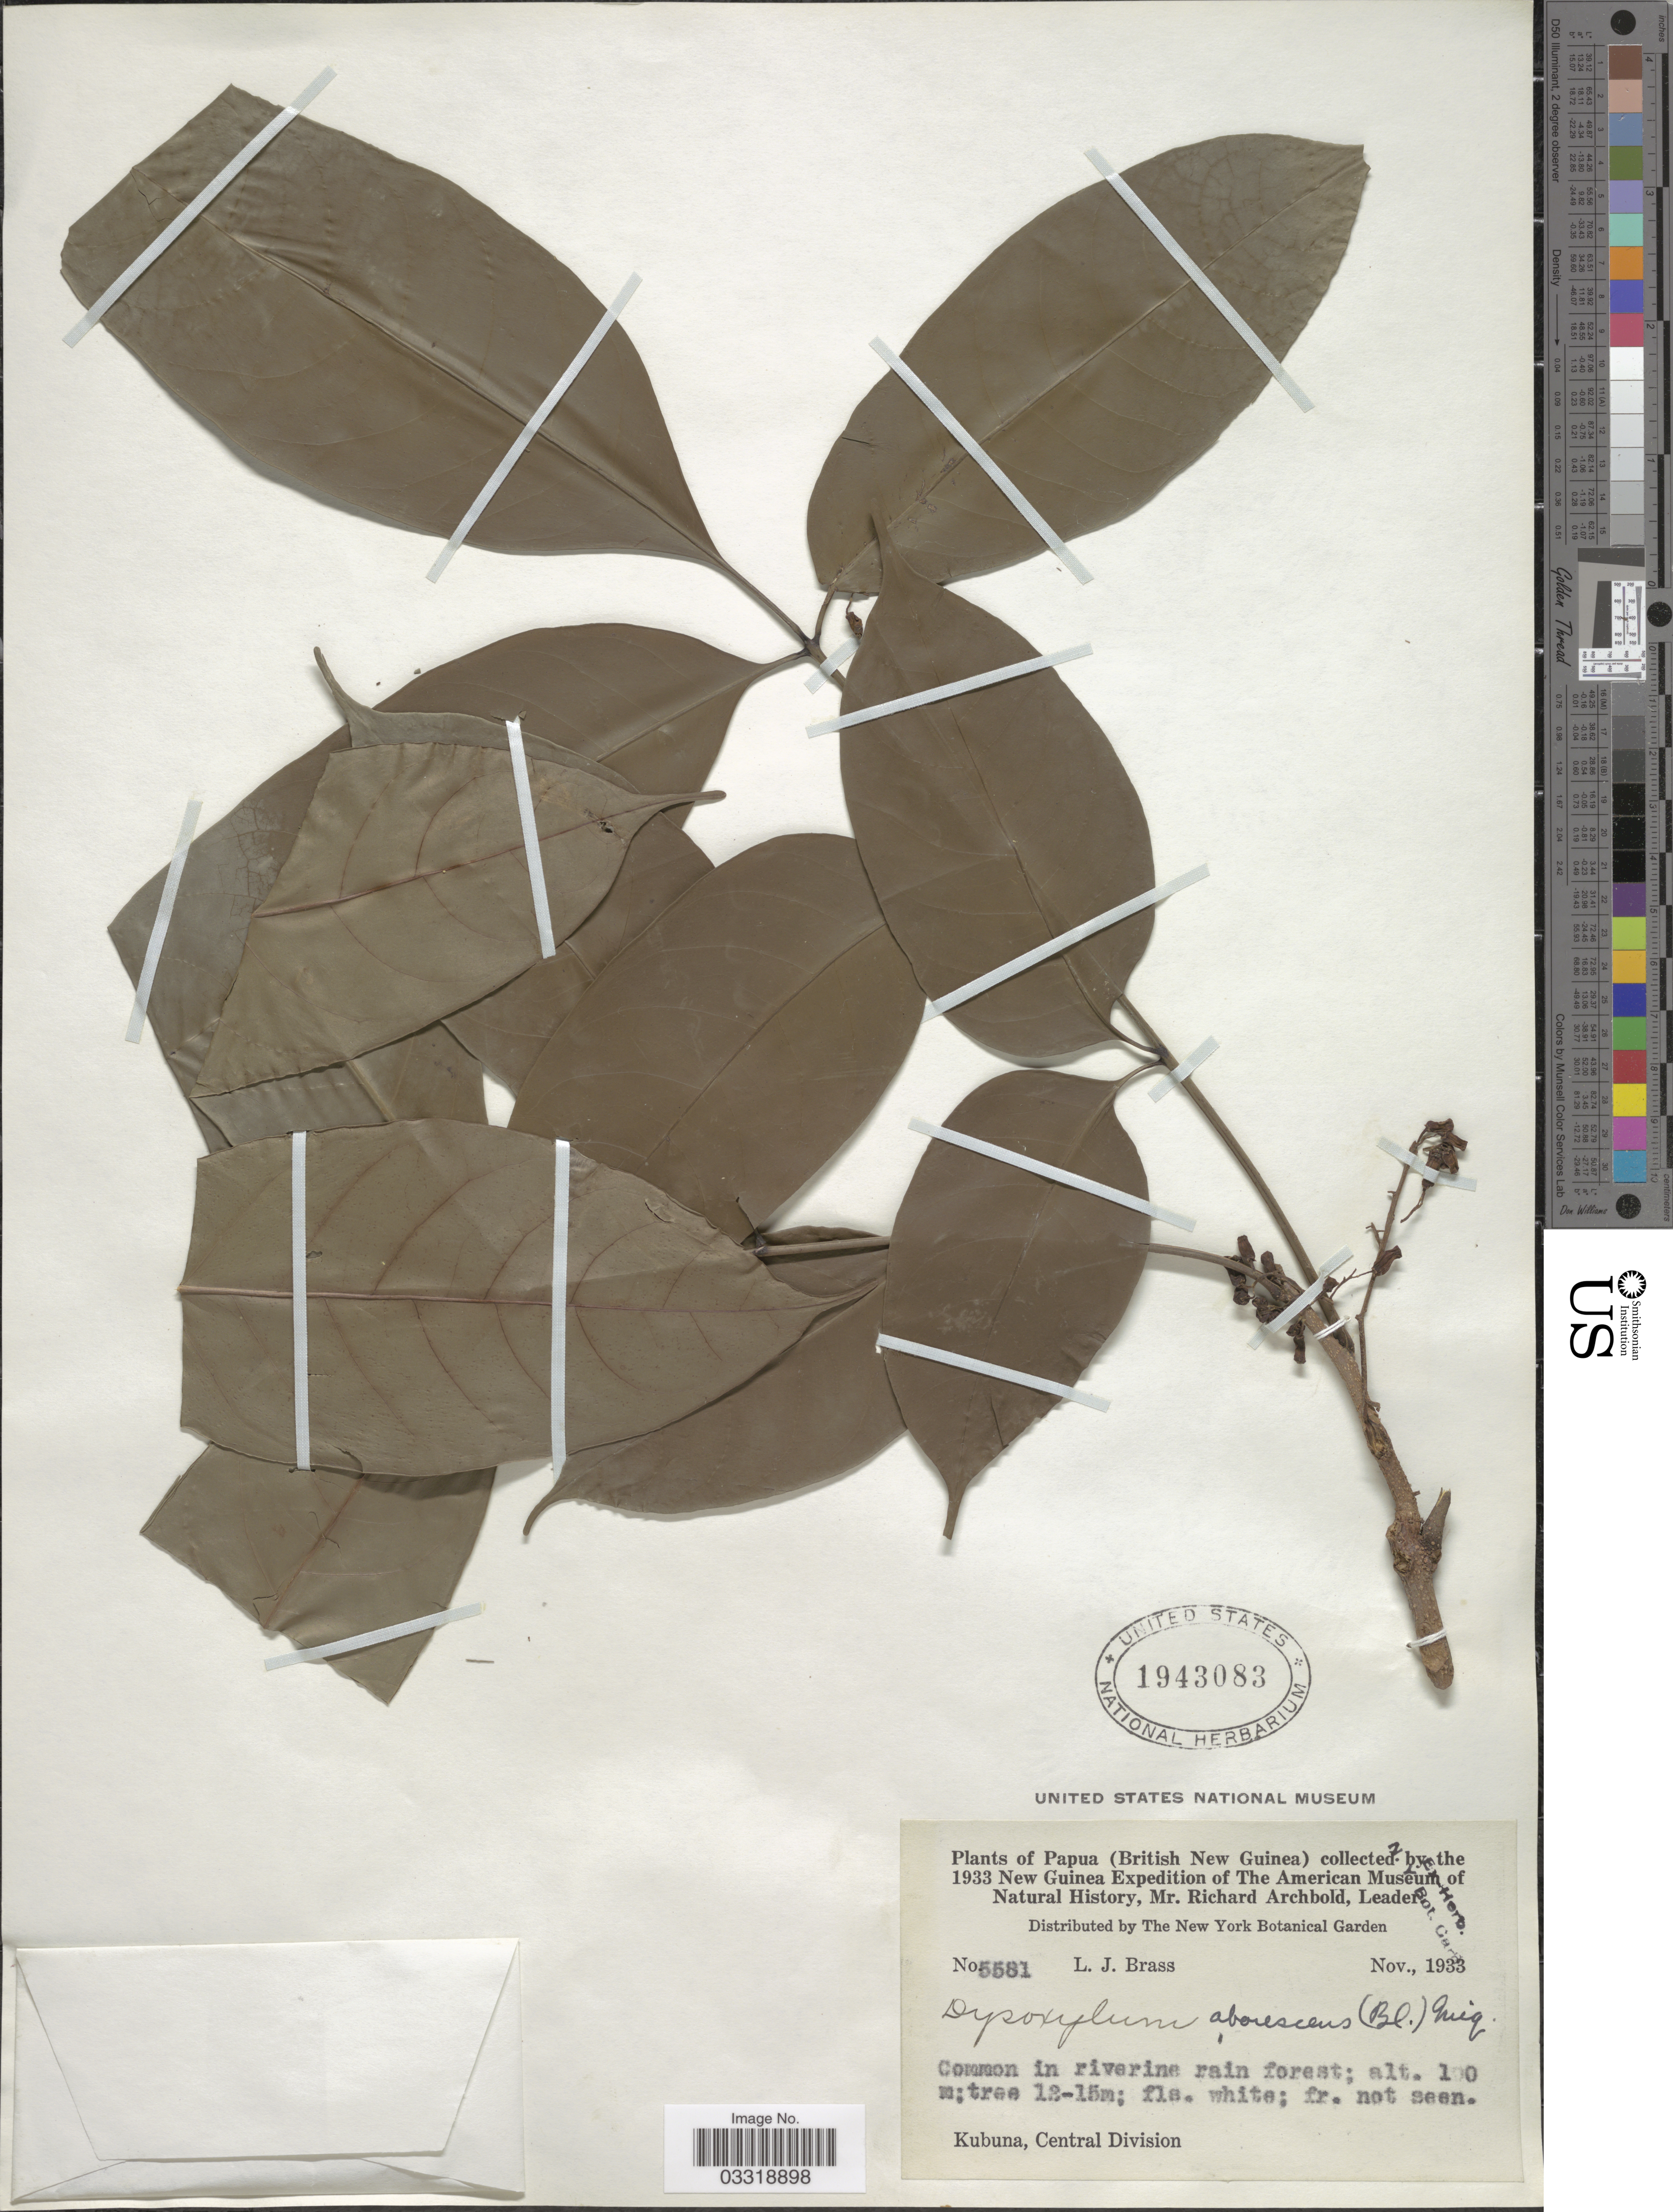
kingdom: Plantae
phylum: Tracheophyta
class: Magnoliopsida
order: Sapindales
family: Meliaceae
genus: Goniocheton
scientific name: Goniocheton arborescens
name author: Blume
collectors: L. J. Brass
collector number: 5581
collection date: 1933-11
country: Papua New Guinea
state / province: Central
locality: Papua (British New Guinea). Kubuna, Central Division.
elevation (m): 100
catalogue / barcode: US 1943083